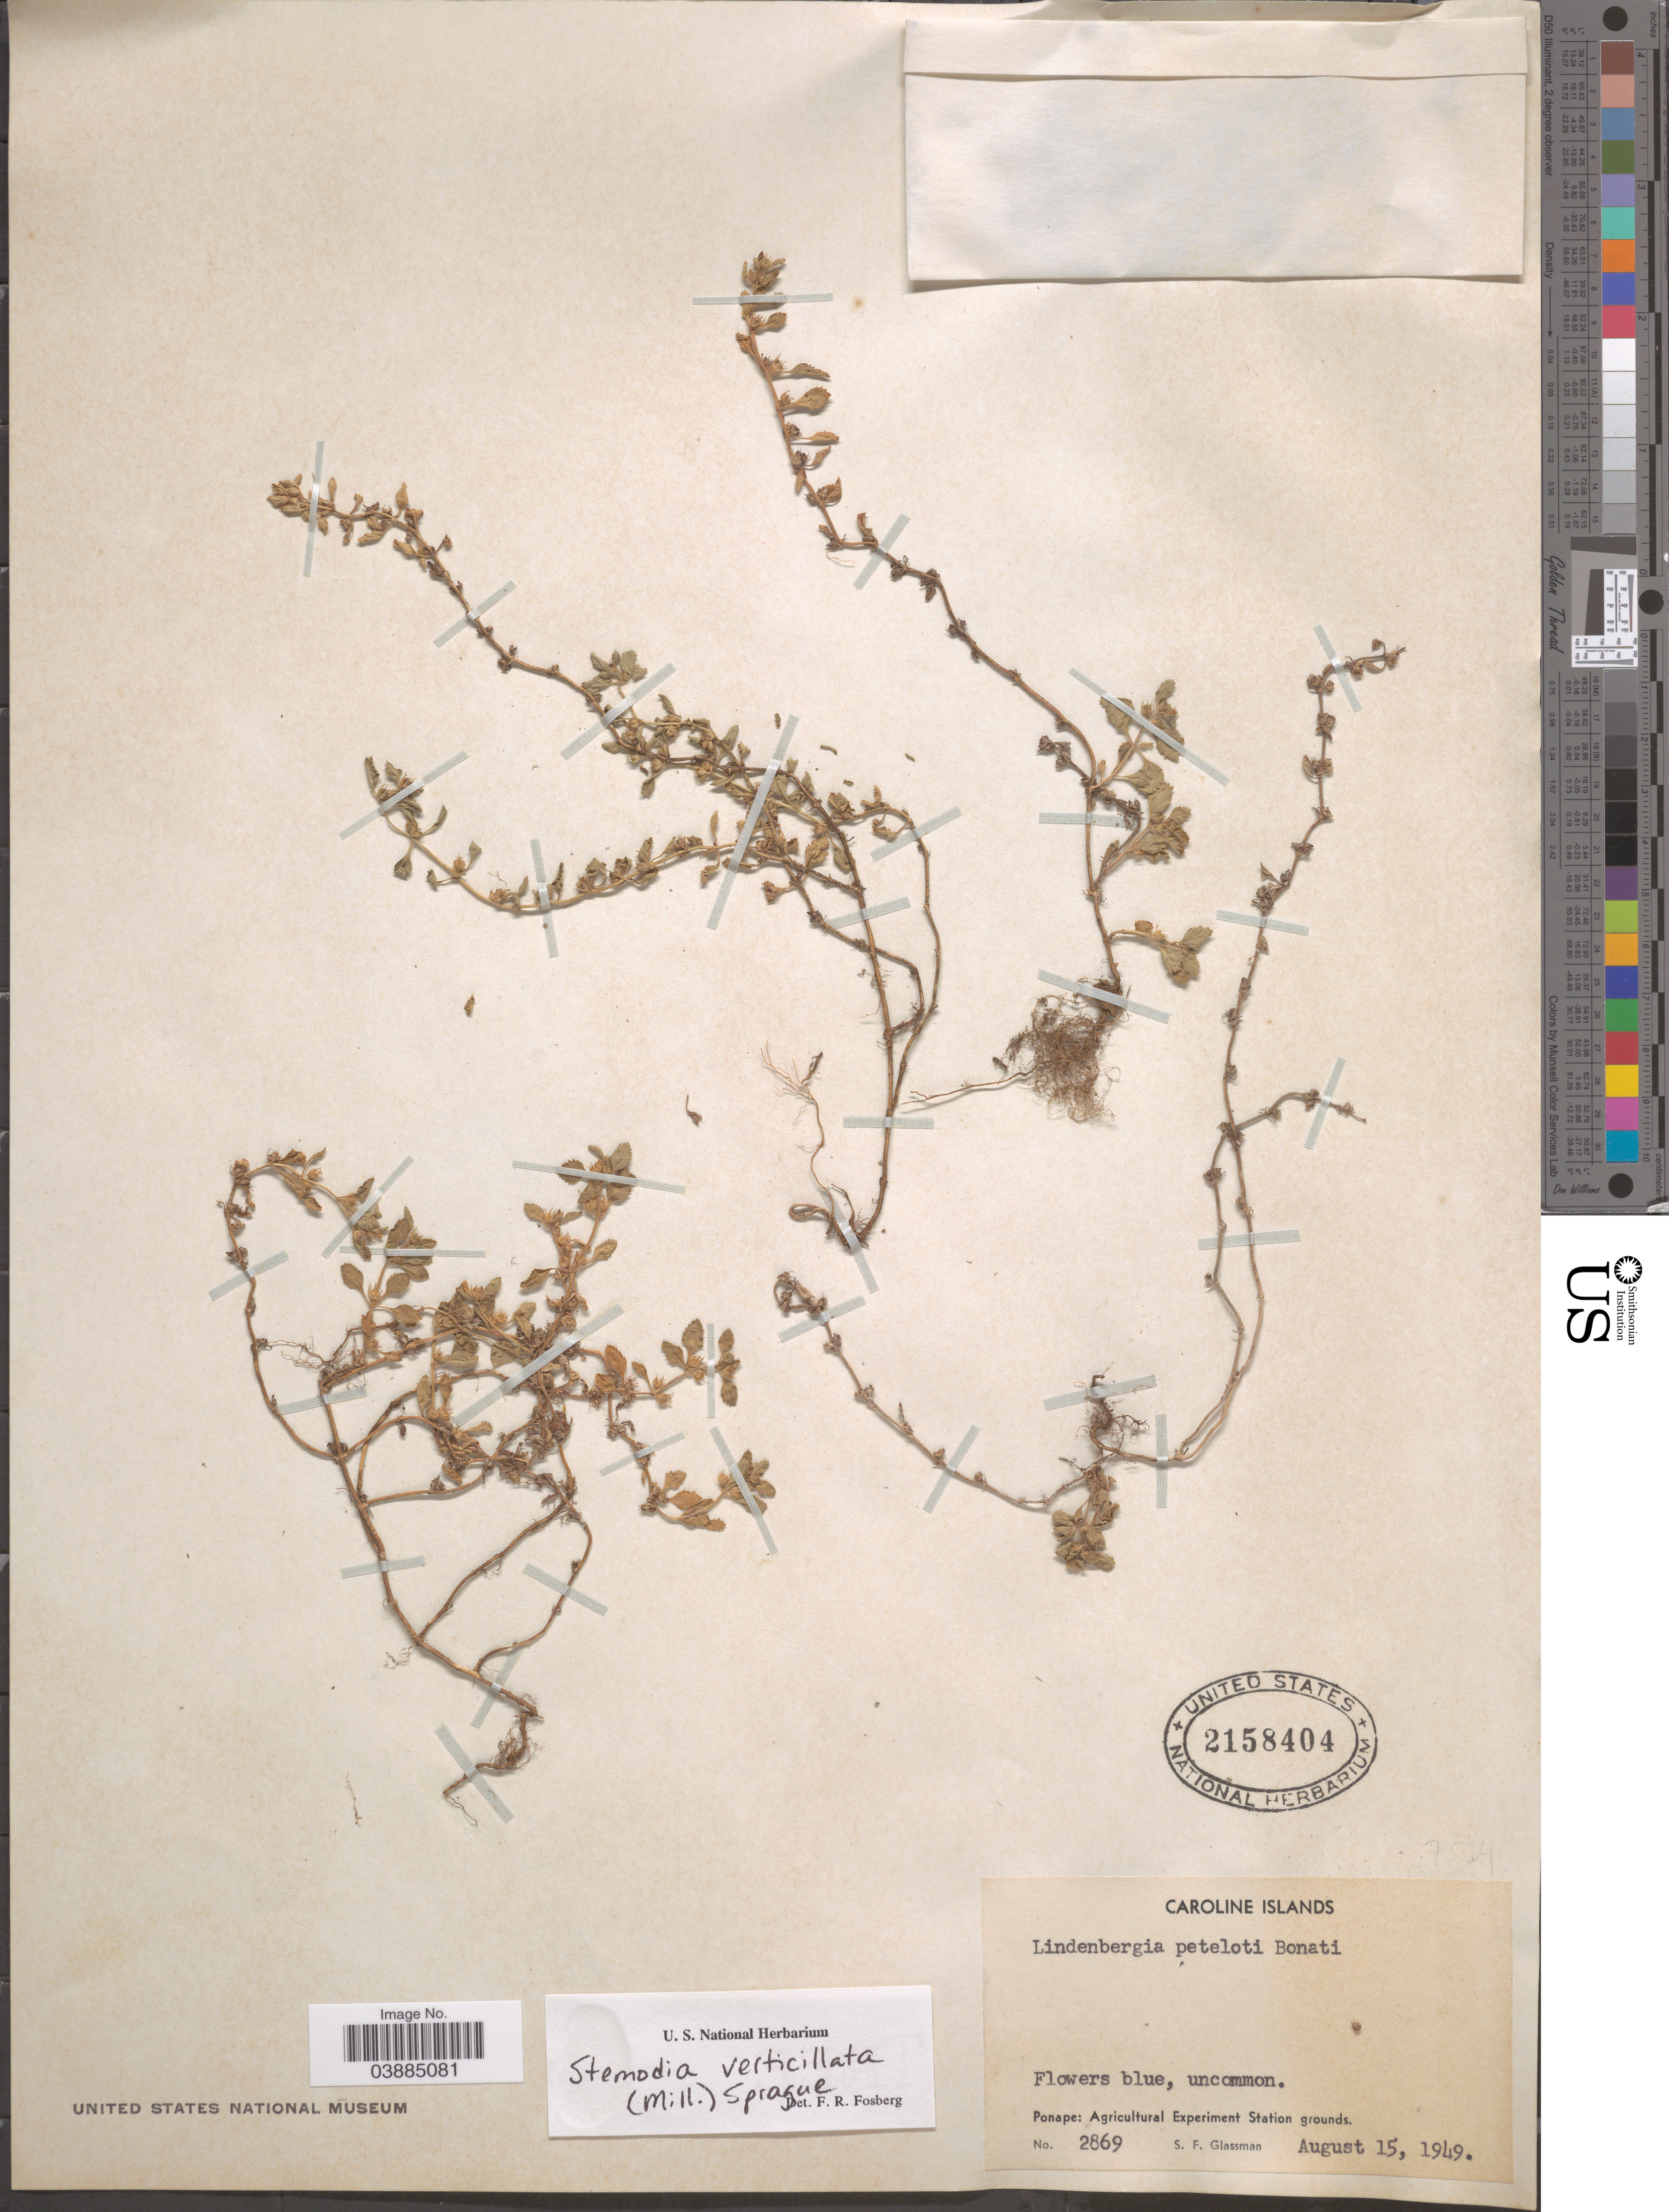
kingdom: Plantae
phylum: Tracheophyta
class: Magnoliopsida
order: Lamiales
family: Plantaginaceae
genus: Stemodia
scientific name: Stemodia verticillata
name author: (Mill.) Hassl.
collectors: S. F. Glassman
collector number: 2869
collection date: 1949-08-15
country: Micronesia, Federated States of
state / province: Pohnpei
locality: Caroline Islands. Ponape: Agricultural Experimental Station grounds.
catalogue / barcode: US 2158404